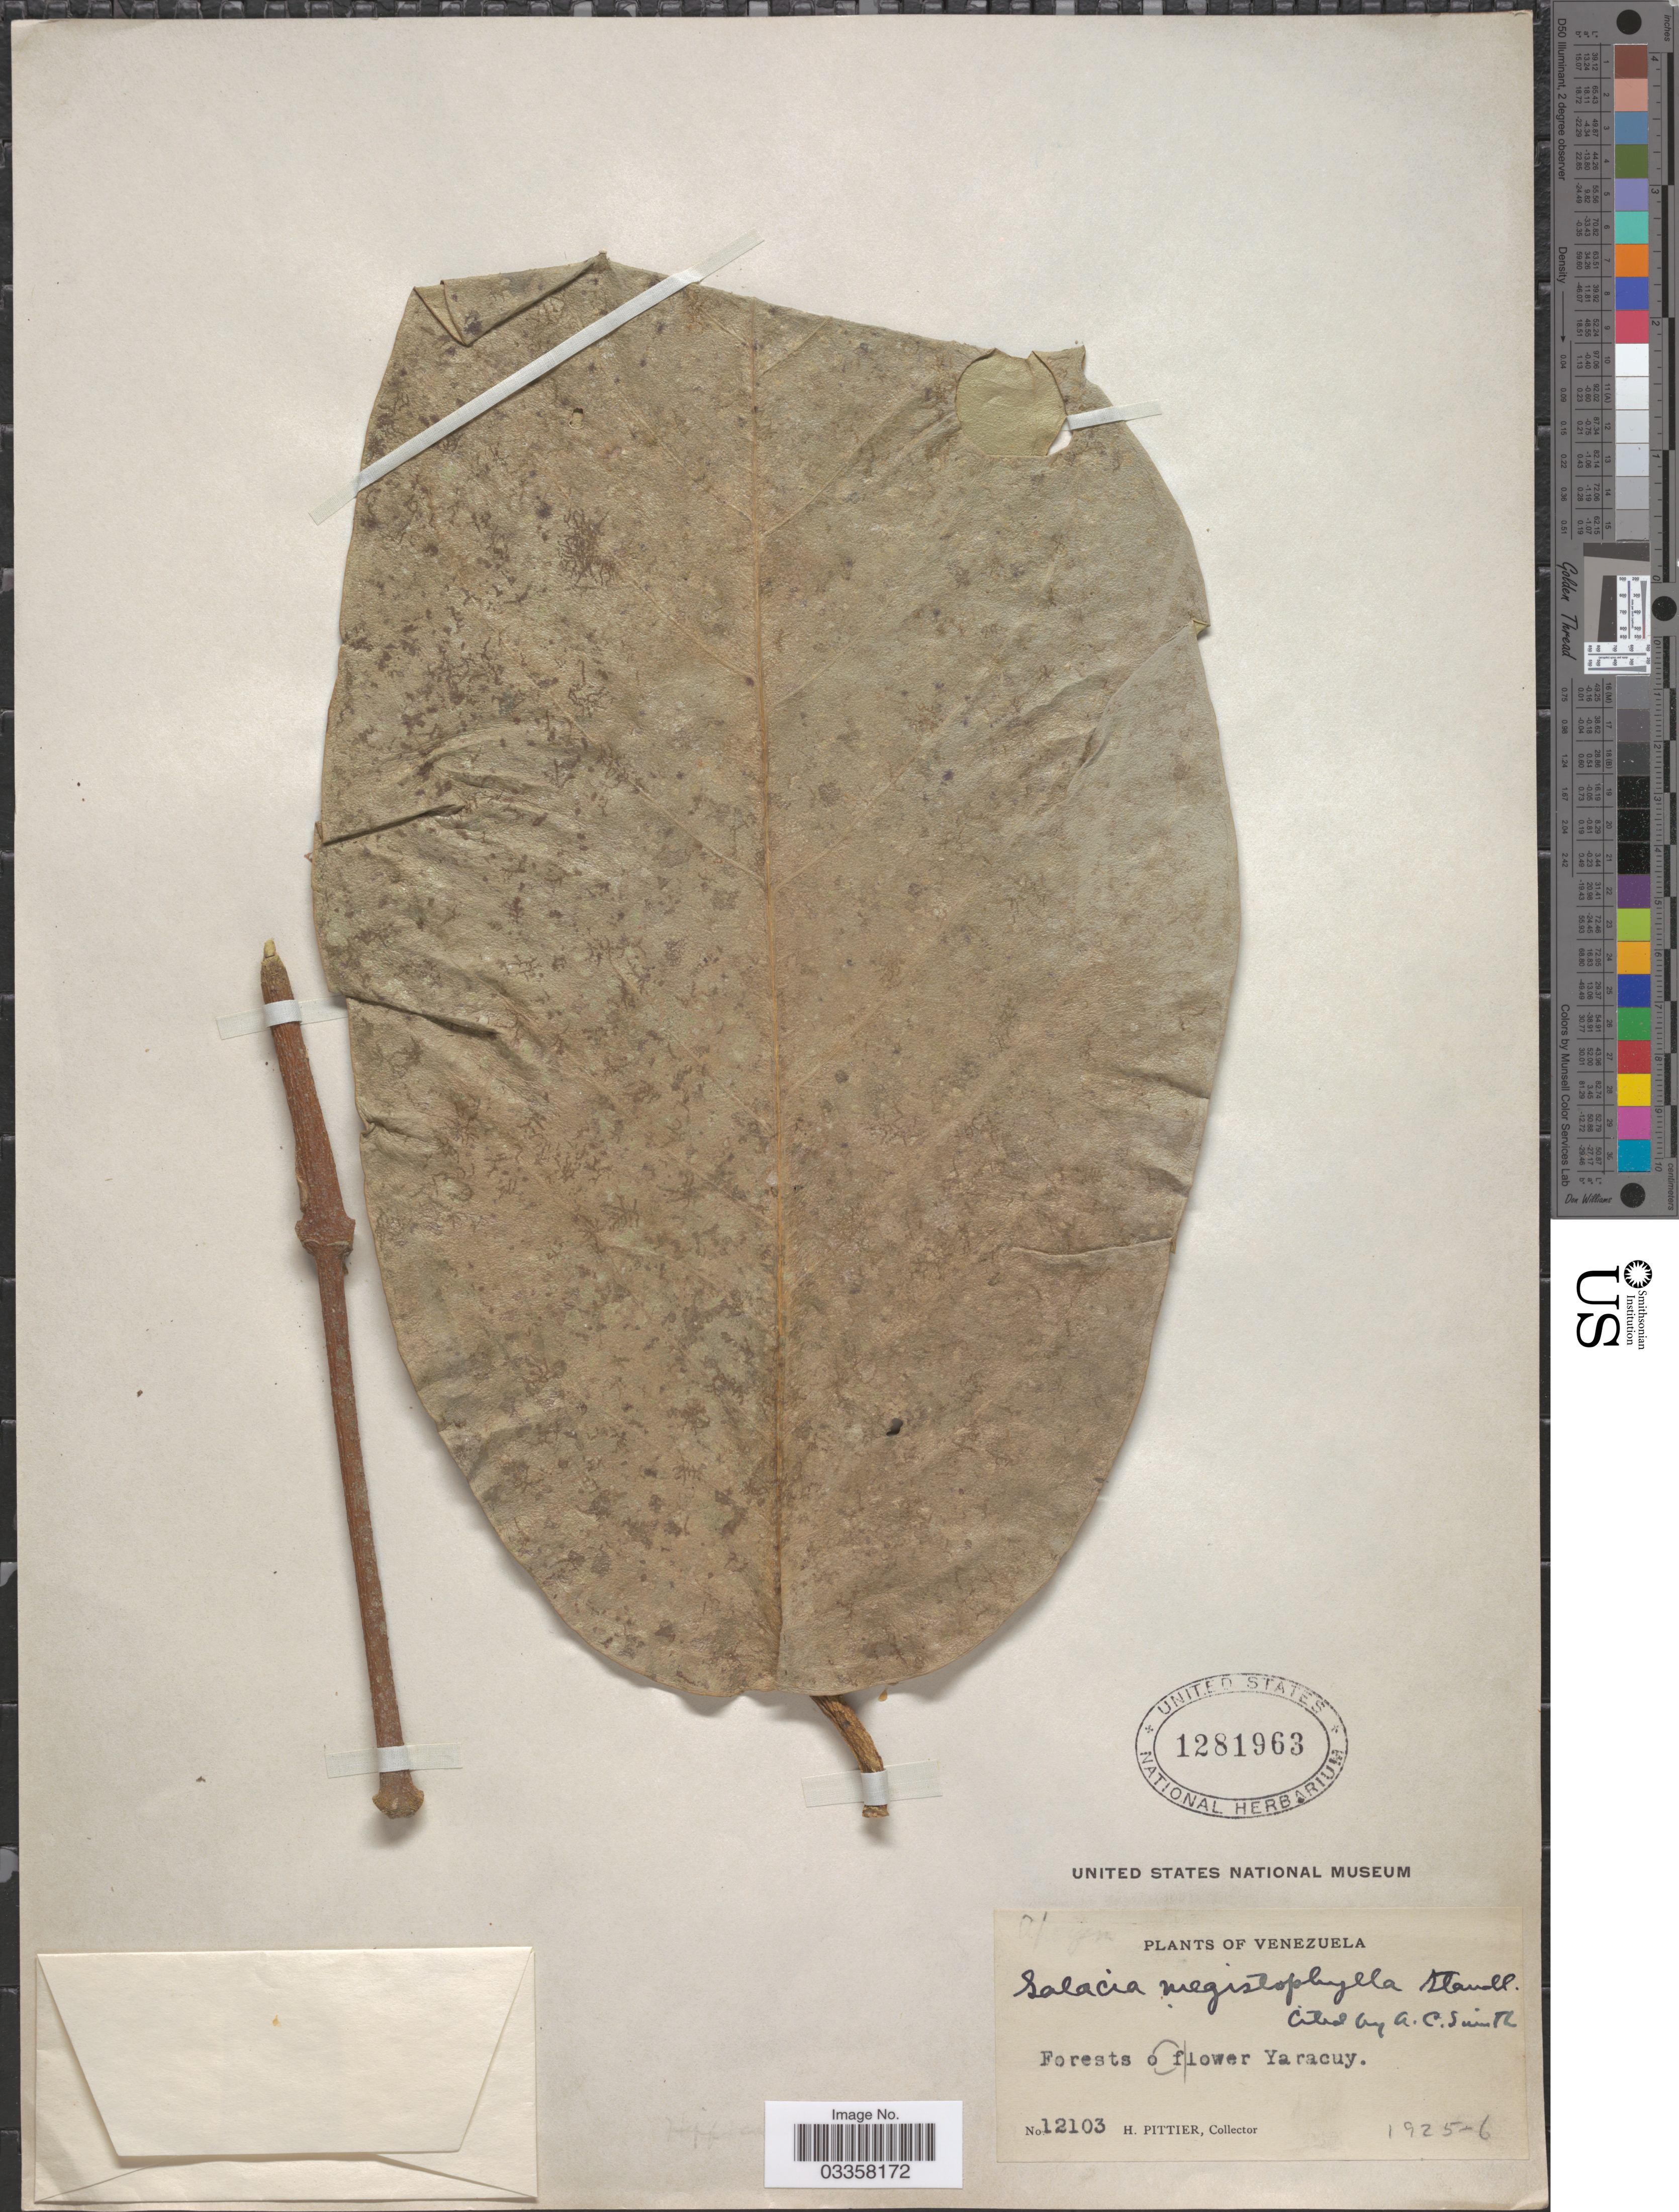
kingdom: Plantae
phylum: Tracheophyta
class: Magnoliopsida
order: Celastrales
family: Celastraceae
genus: Salacia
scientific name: Salacia odorata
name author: Lombardi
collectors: H. F. Pittier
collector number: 12103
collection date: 1925/1926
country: Venezuela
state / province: Yaracuy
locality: Forests of lower Yaracuy.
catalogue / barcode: US 1281963